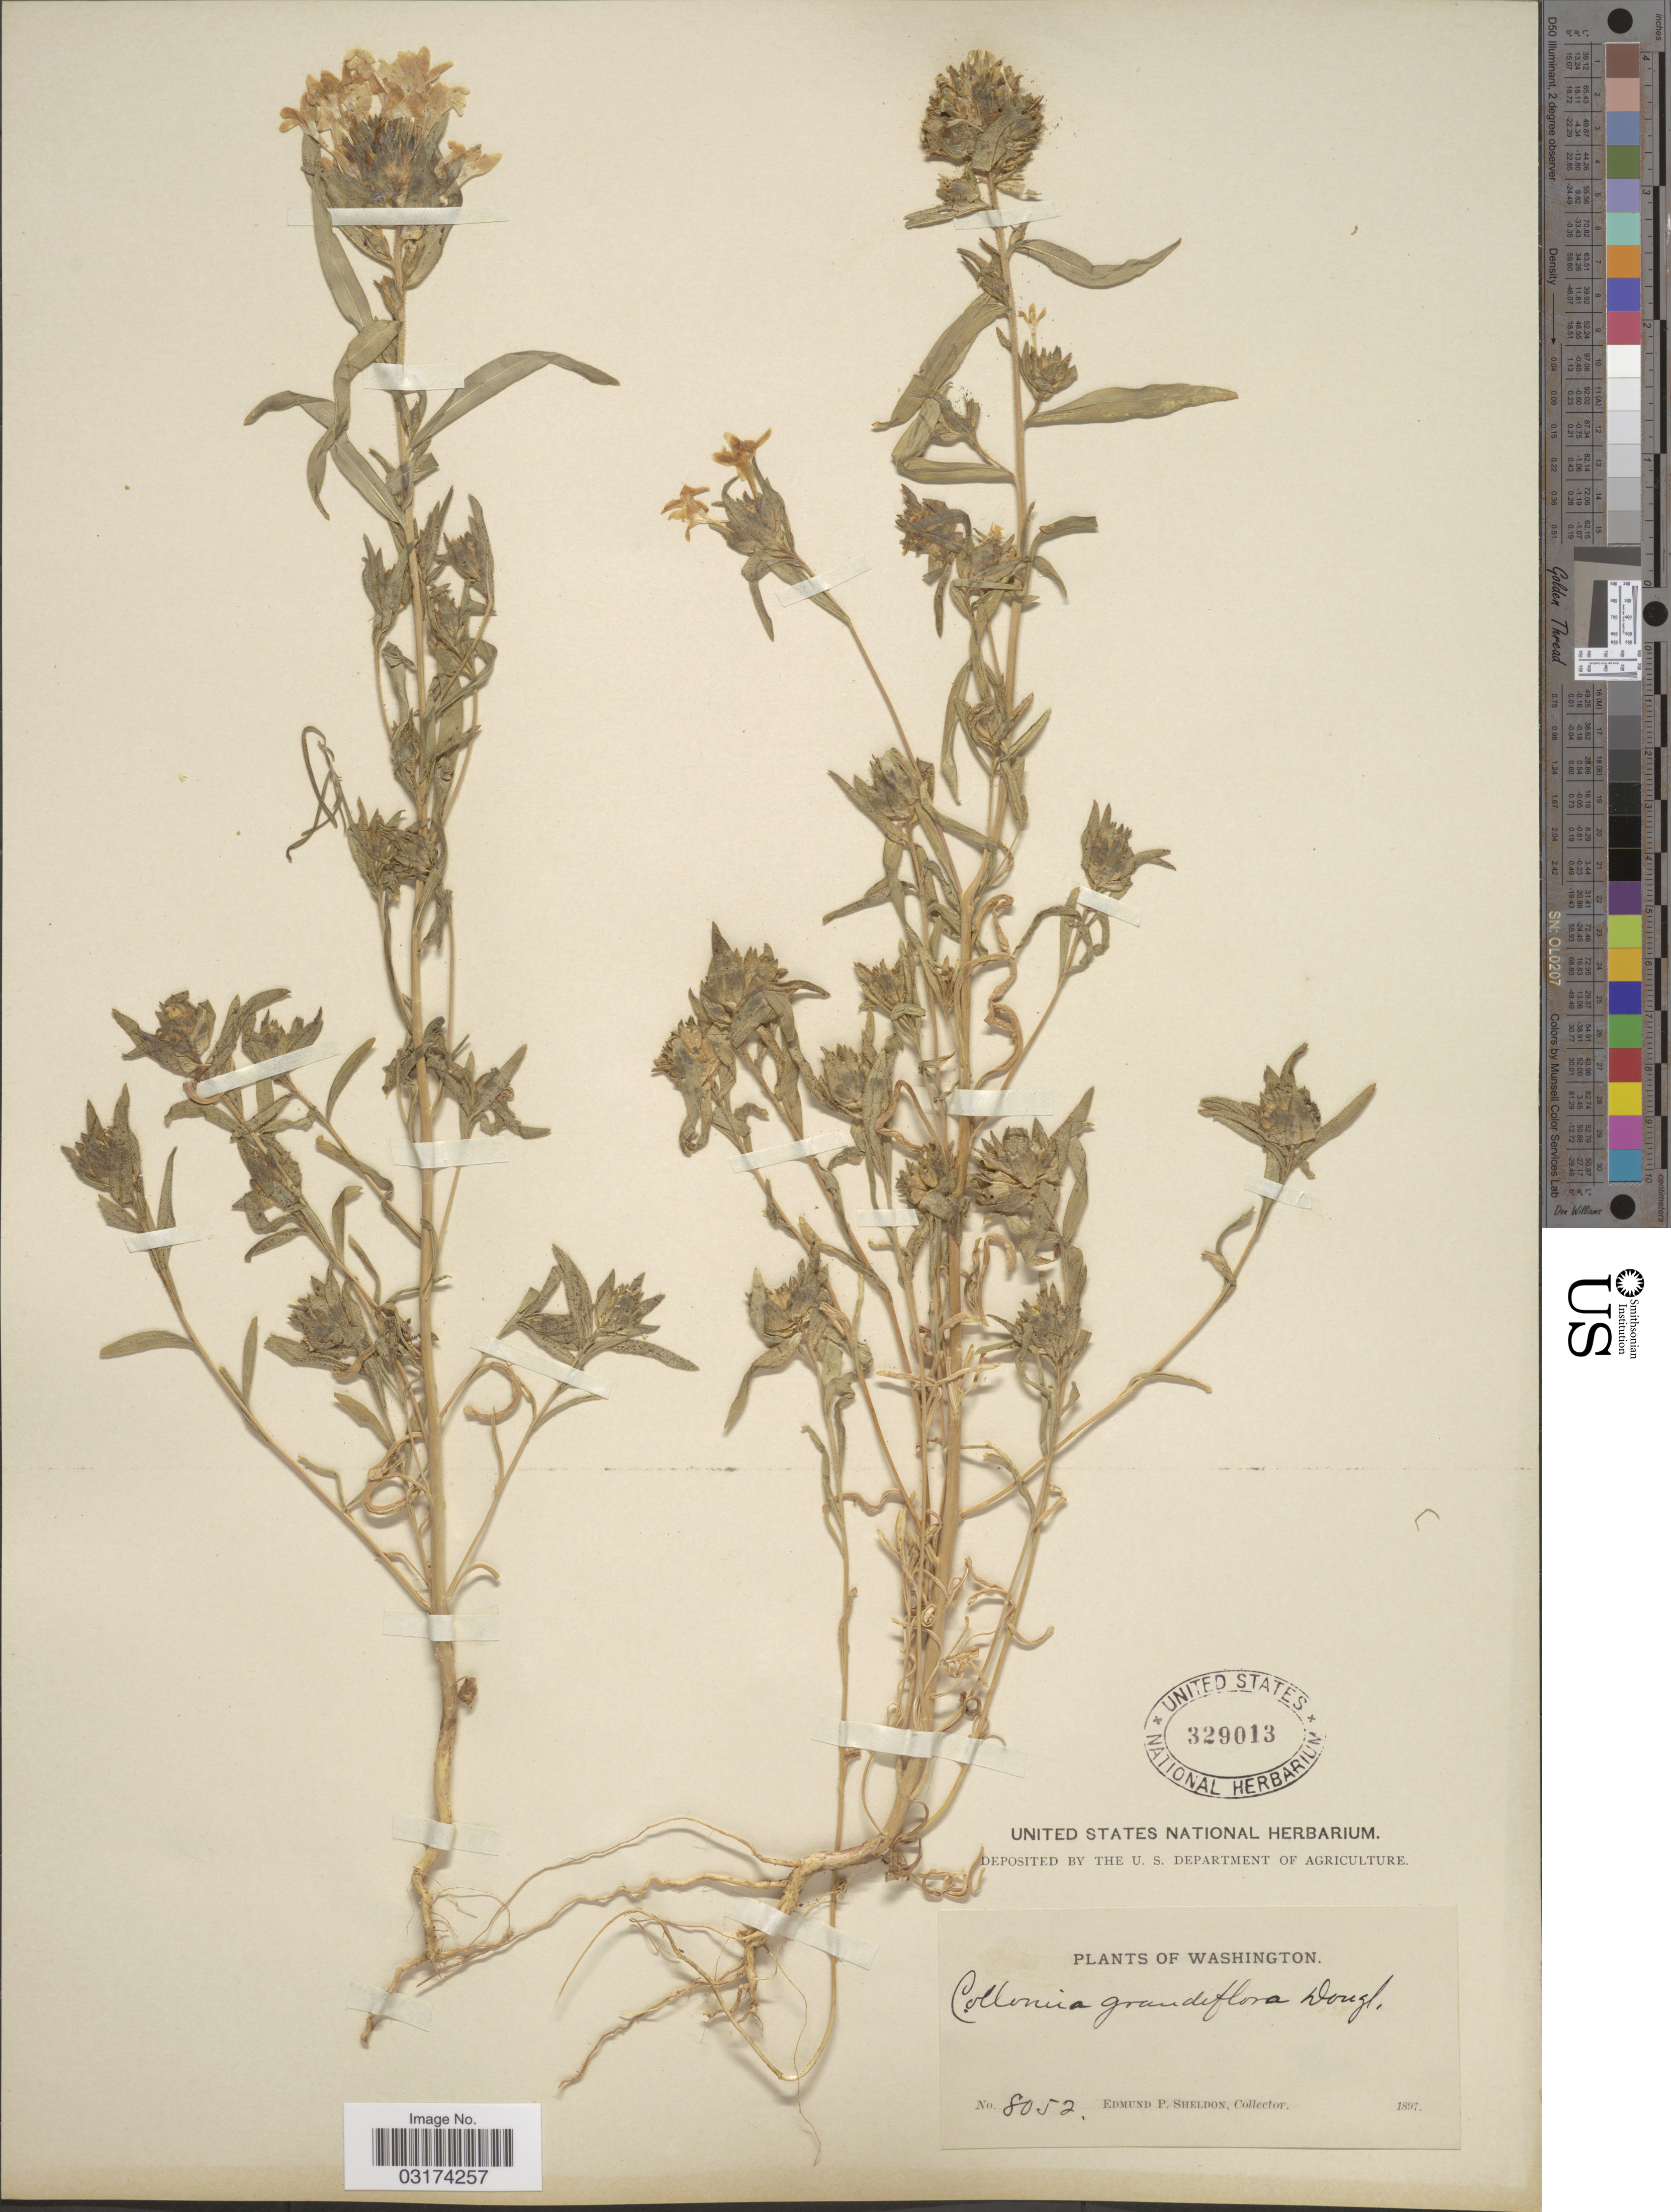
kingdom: Plantae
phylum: Tracheophyta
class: Magnoliopsida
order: Ericales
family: Polemoniaceae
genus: Collomia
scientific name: Collomia grandiflora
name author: Douglas ex Lindl.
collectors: E. P. Sheldon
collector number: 8052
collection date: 1897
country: United States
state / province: Washington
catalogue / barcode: US 329013